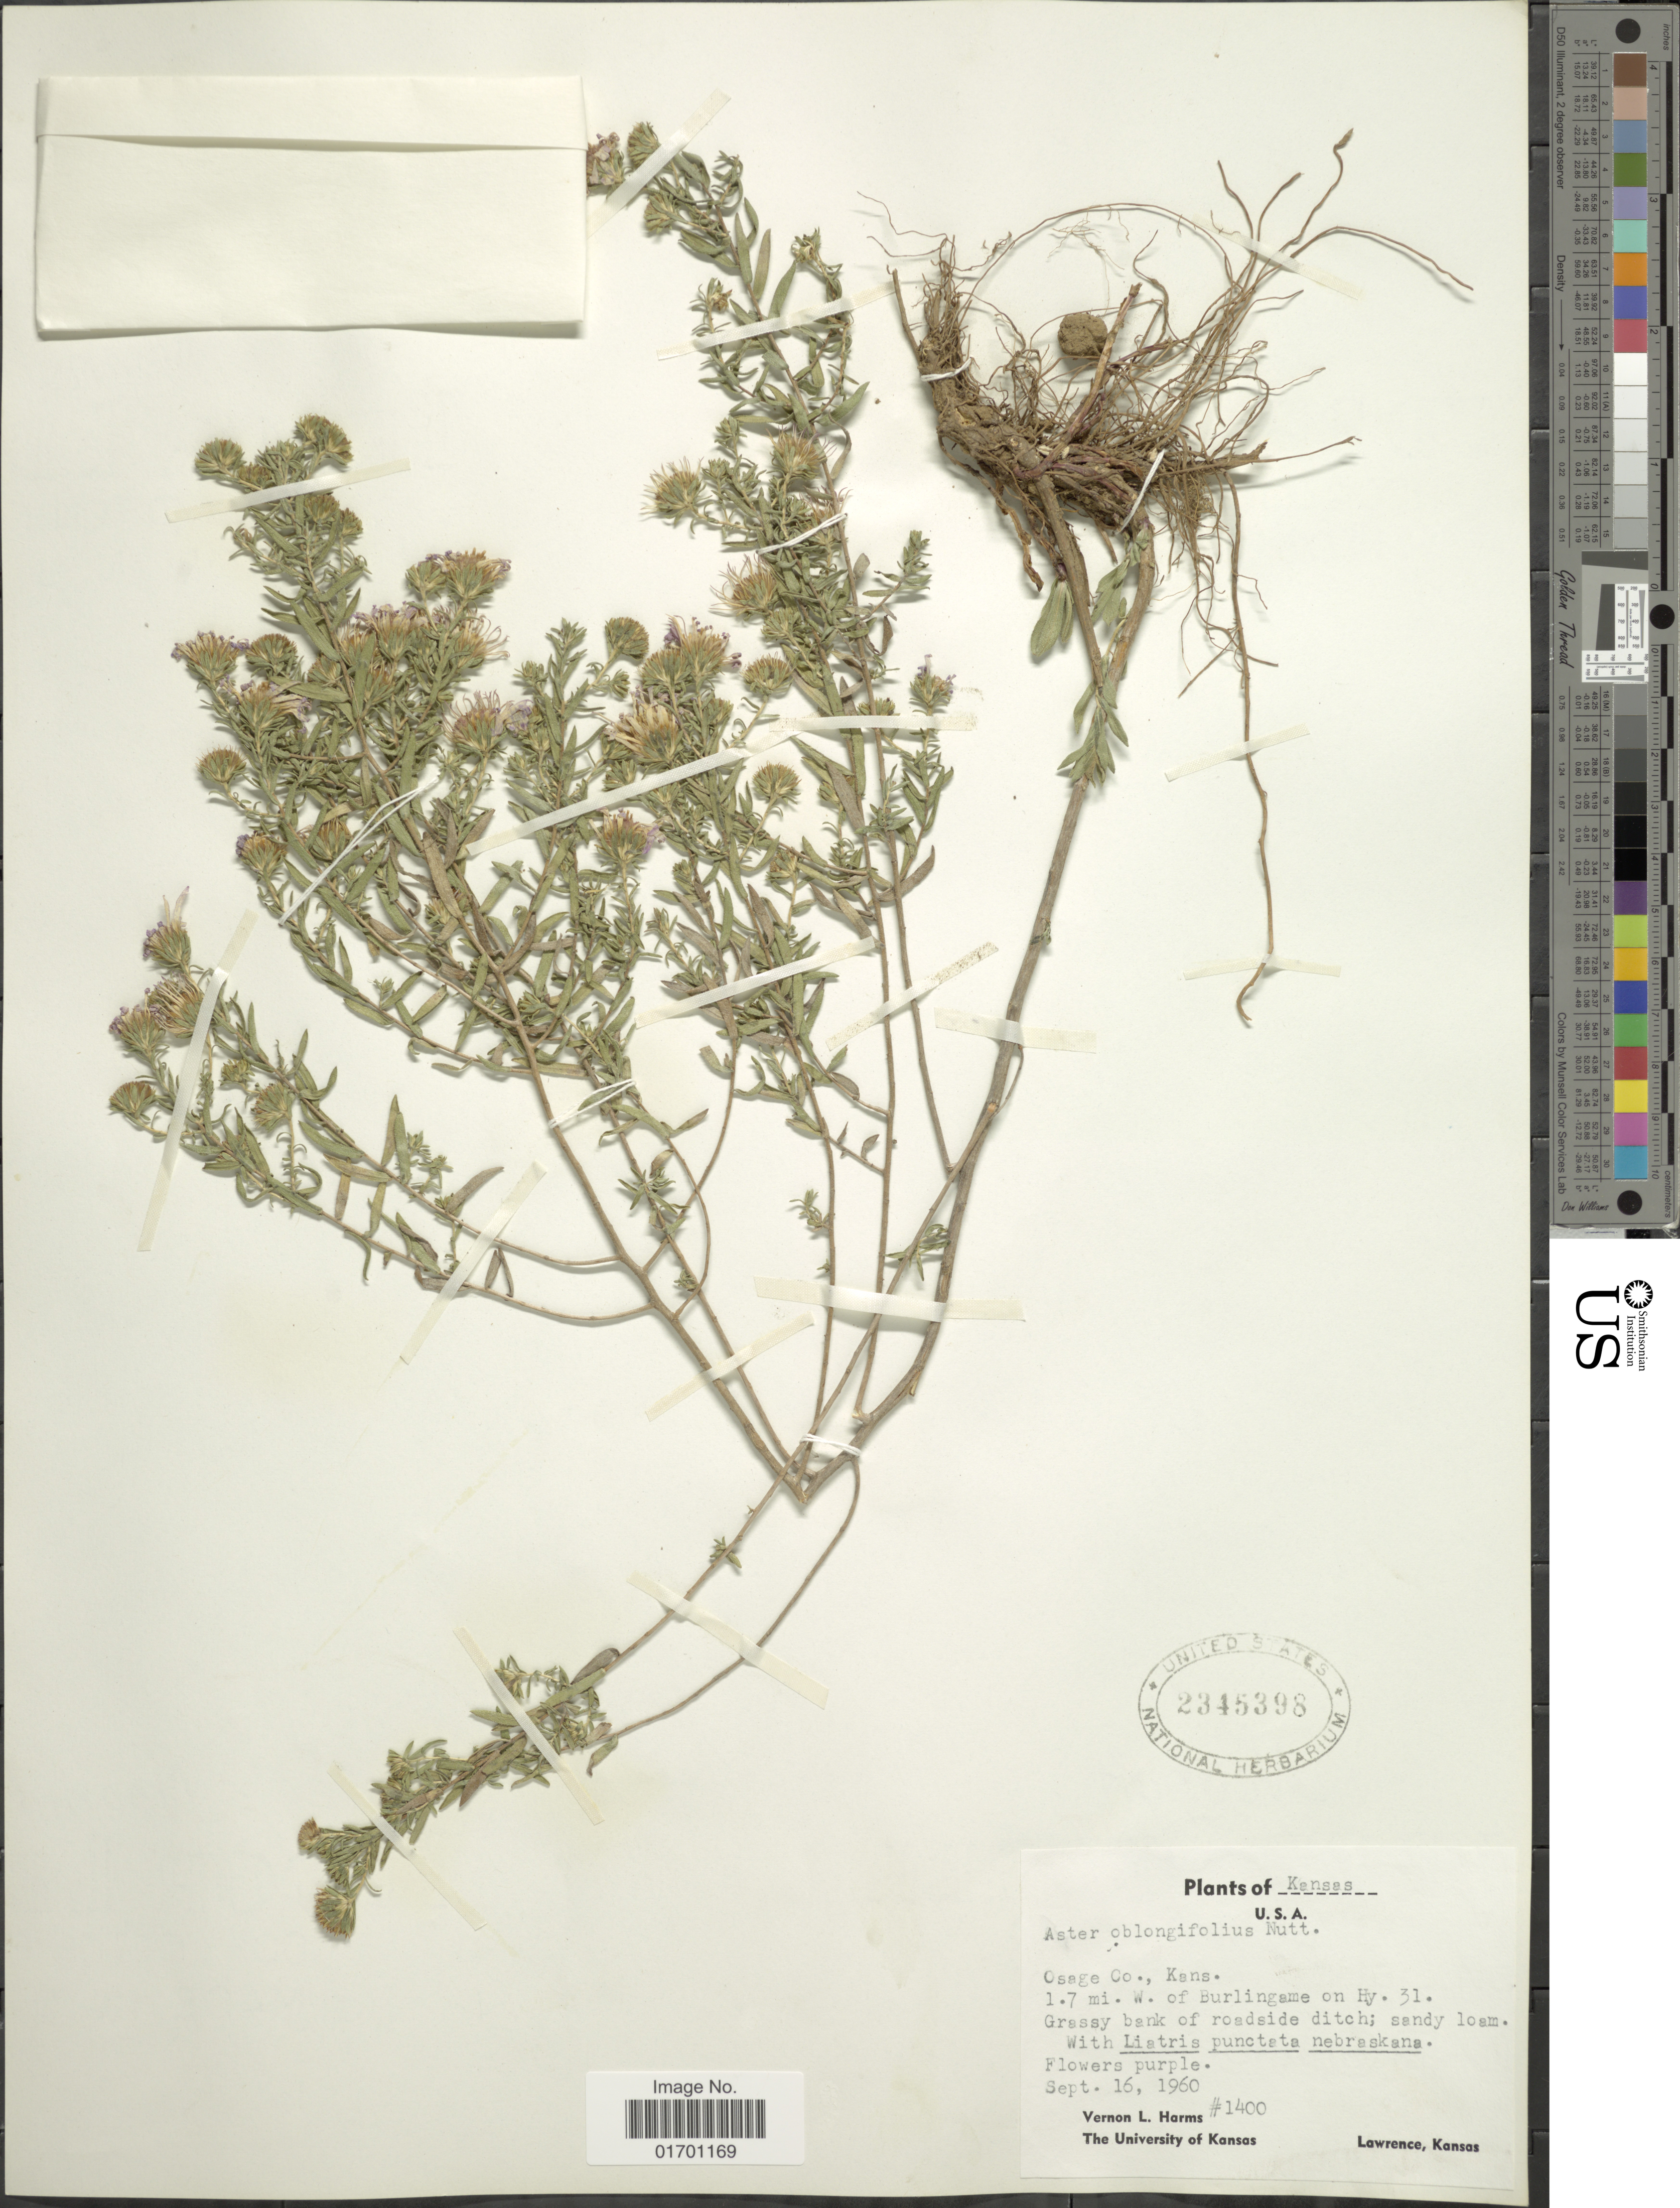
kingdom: Plantae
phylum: Tracheophyta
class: Magnoliopsida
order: Asterales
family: Asteraceae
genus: Symphyotrichum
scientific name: Symphyotrichum oblongifolium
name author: (Nutt.) G.L. Nesom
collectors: V. Harms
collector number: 1400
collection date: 1960-09-16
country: United States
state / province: Kansas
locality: Osaga Co. Kans. 1.7 mi W of Burlingame on Hy 31 Grassy Bank of roadside ditch.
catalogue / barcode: US 2345398